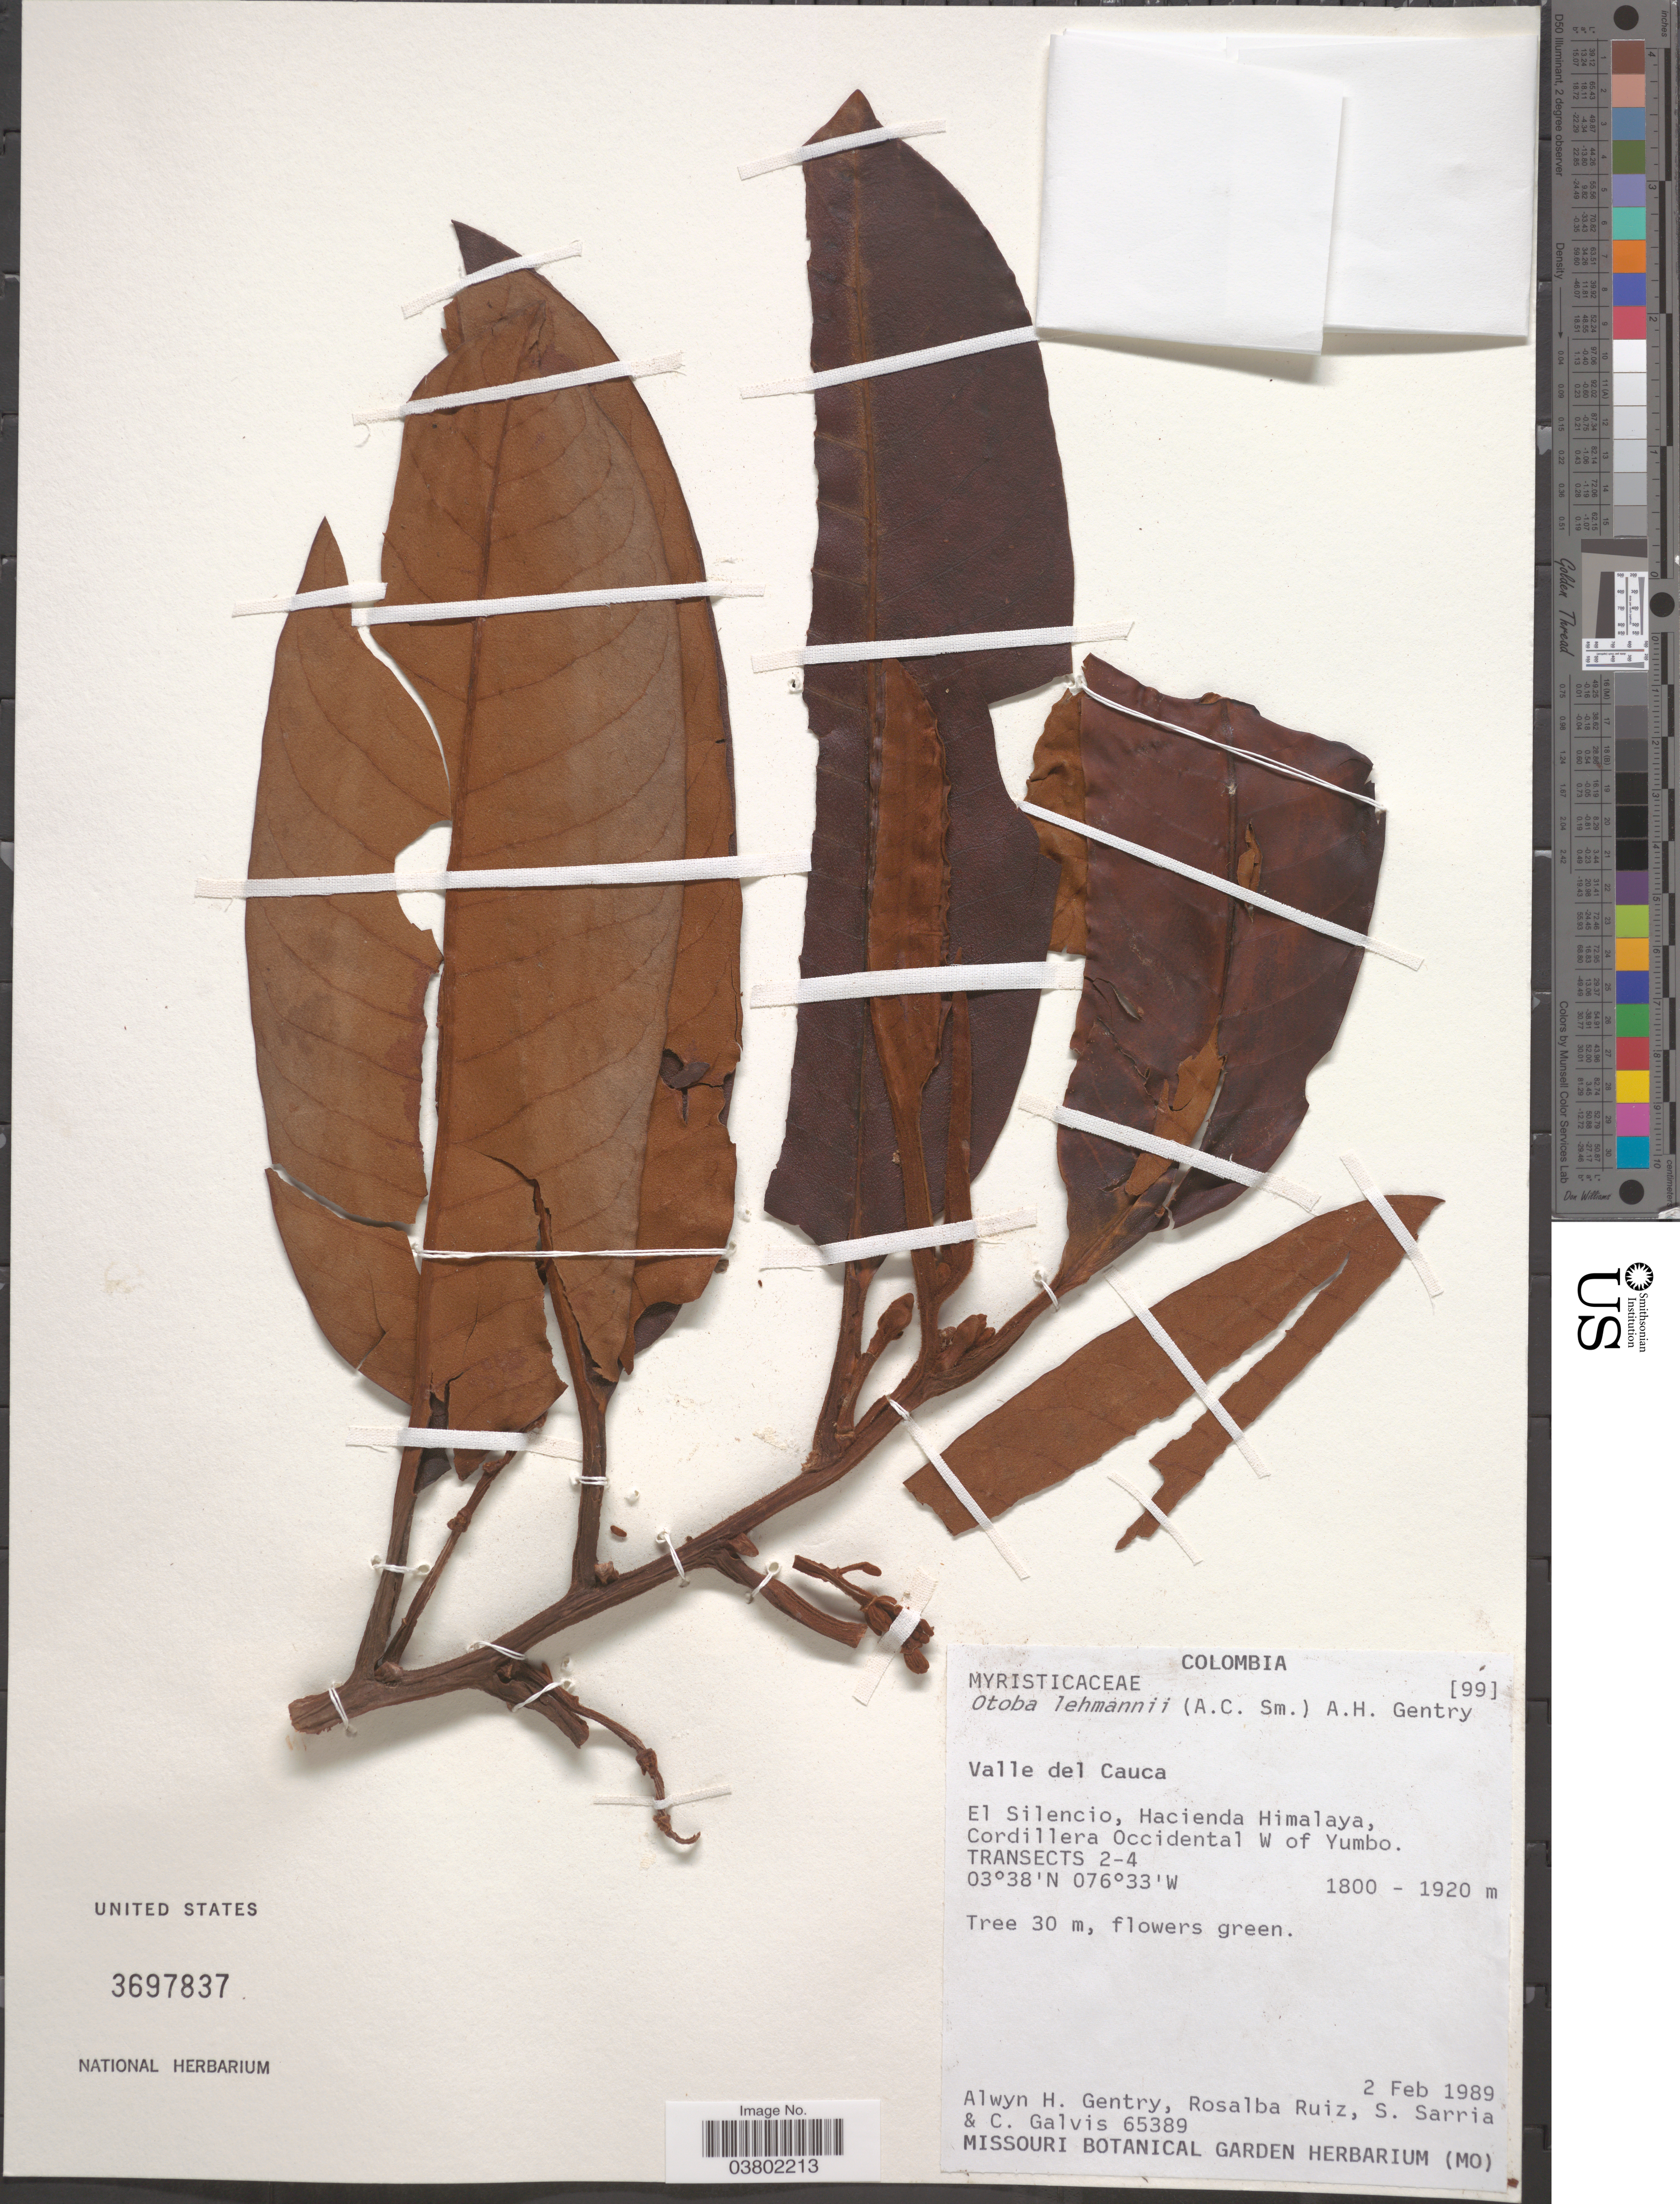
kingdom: Plantae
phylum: Tracheophyta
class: Magnoliopsida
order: Magnoliales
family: Myristicaceae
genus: Otoba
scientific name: Otoba lehmannii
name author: (A.C. Sm.) A.H. Gentry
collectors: A. H. Gentry, R. Ruiz, S. Sarria & C. Galvis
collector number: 65389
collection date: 1989-02-02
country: Colombia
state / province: Valle del Cauca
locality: El Silencio, Hacienda Himalaya, Cordillera Occidental W of Yumbo. Transects 2-4.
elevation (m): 1800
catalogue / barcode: US 3697837